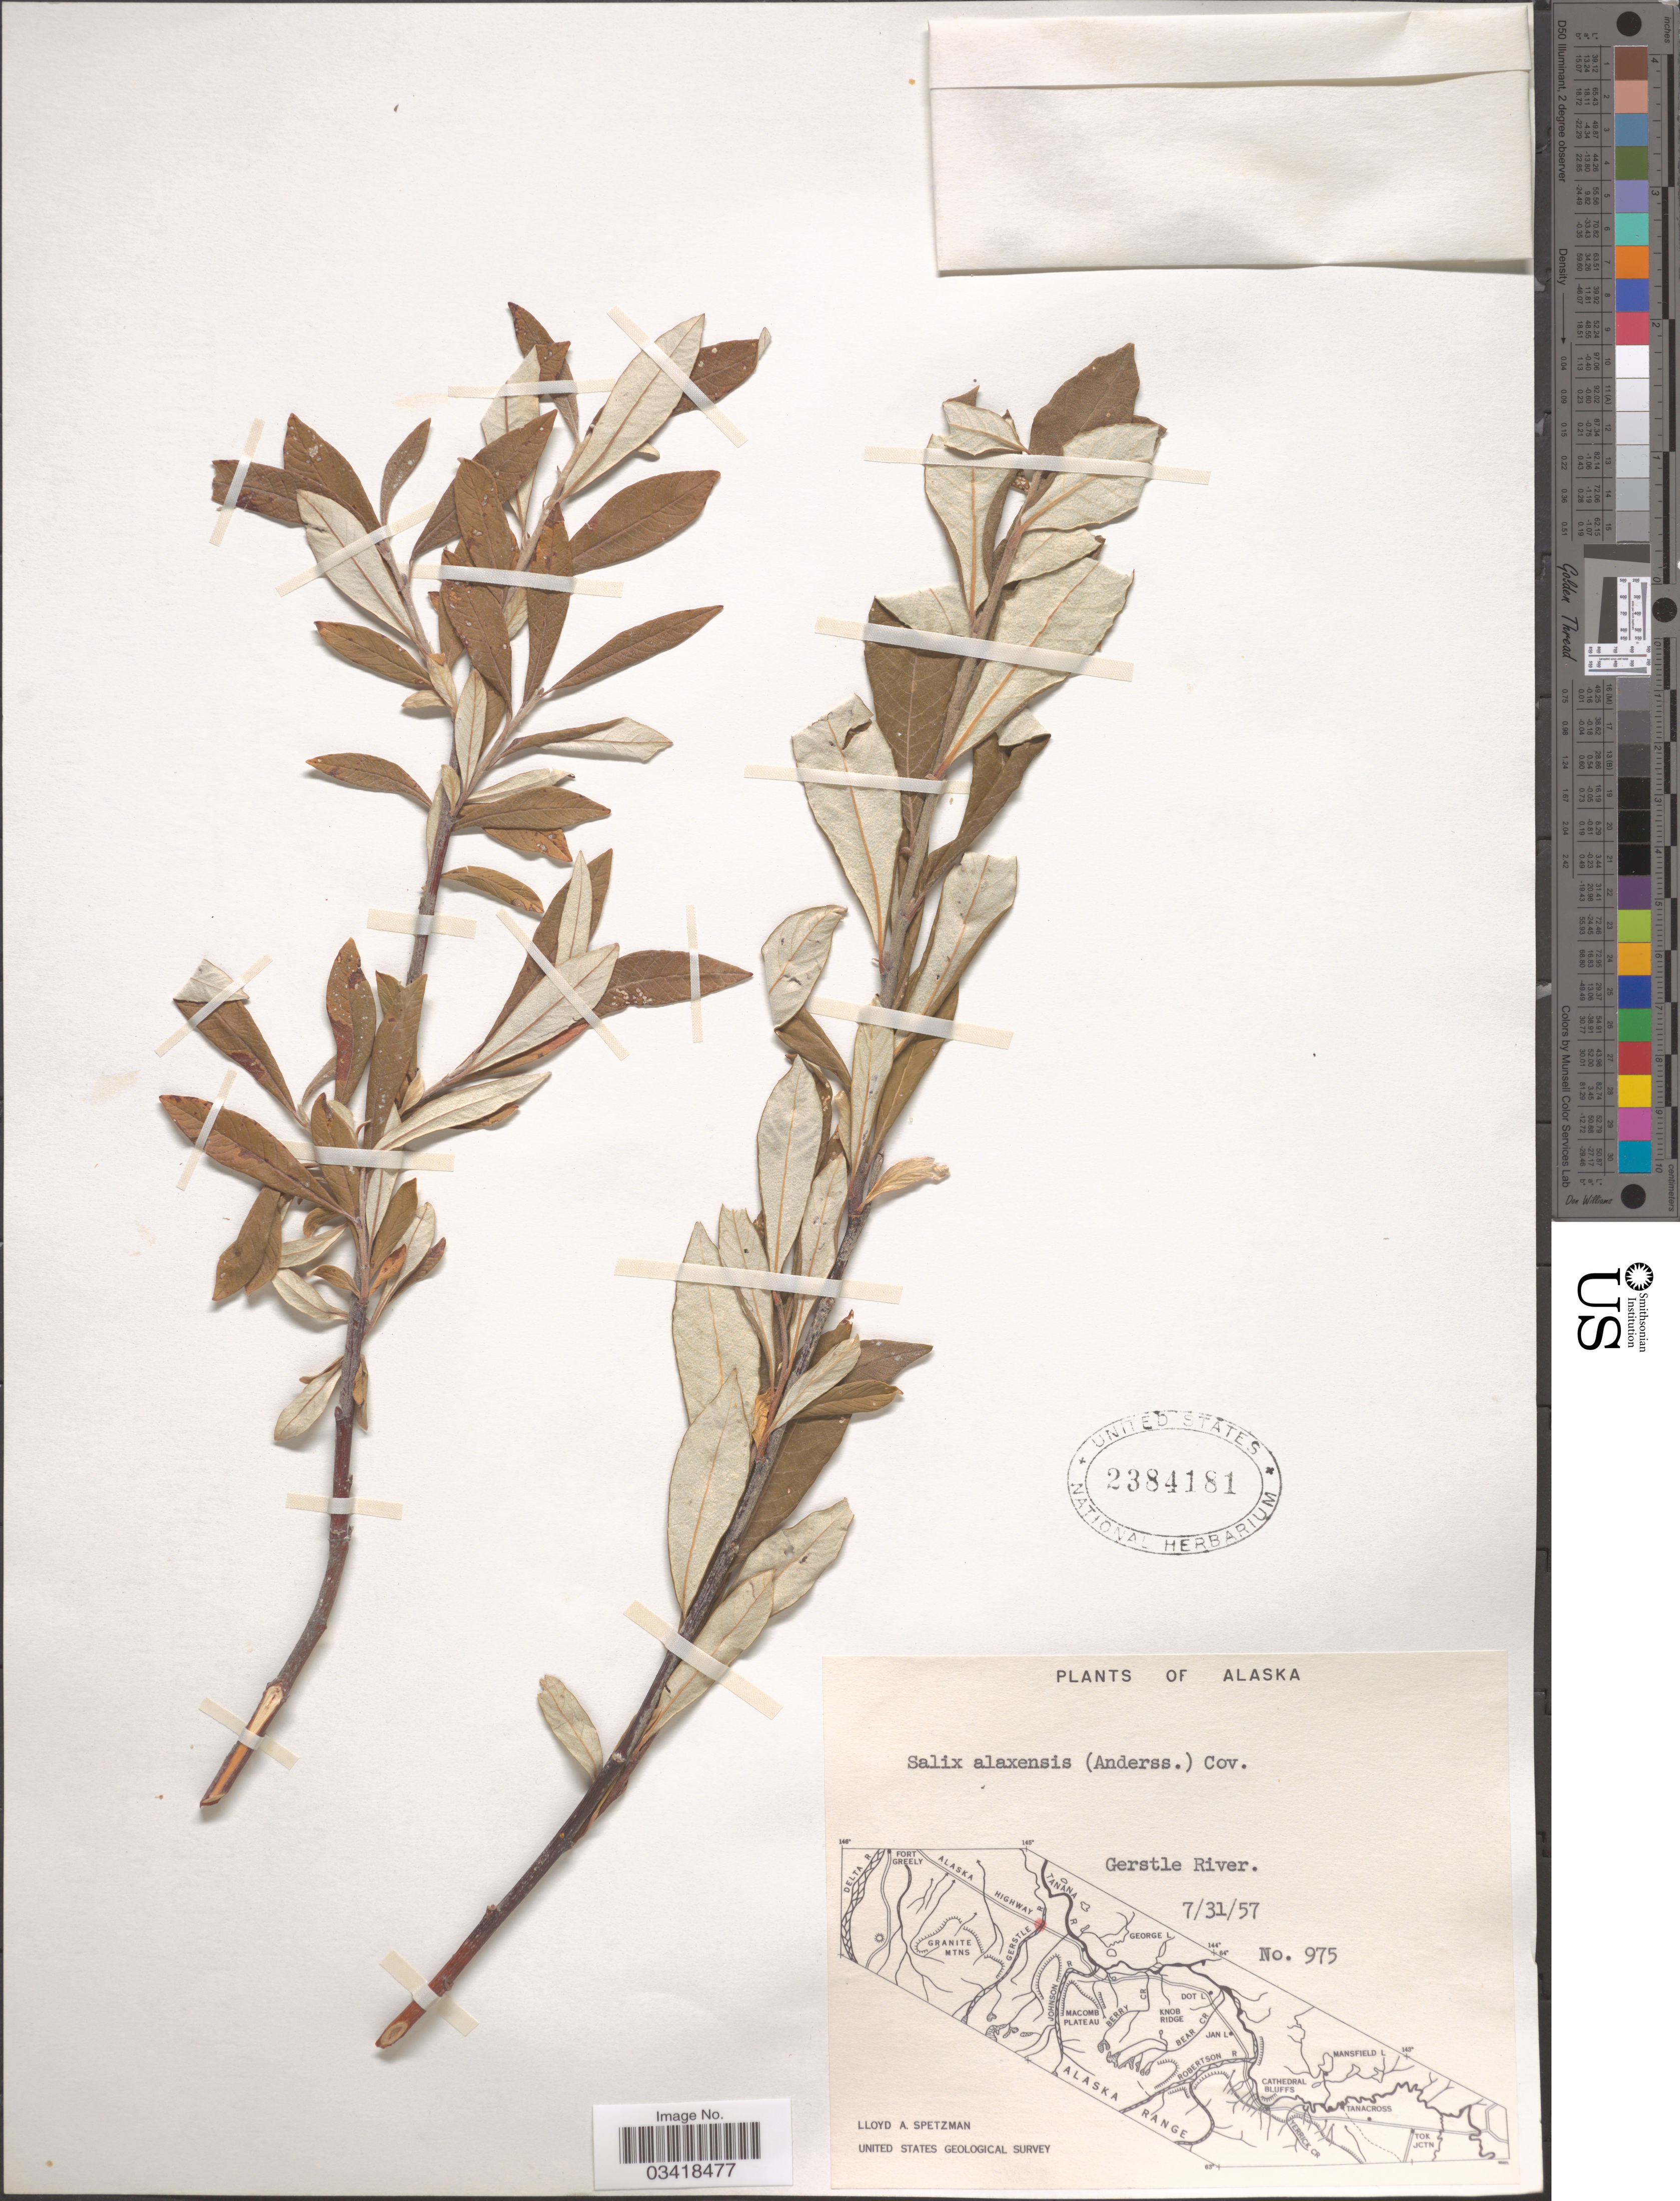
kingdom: Plantae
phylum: Tracheophyta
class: Magnoliopsida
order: Malpighiales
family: Salicaceae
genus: Salix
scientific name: Salix alaxensis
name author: (Andersson) Coville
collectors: L. Spetzman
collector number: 975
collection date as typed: Transcribed d/m/y: 31/7/57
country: United States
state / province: Alaska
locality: Gerstle River.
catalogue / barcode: US 2384181